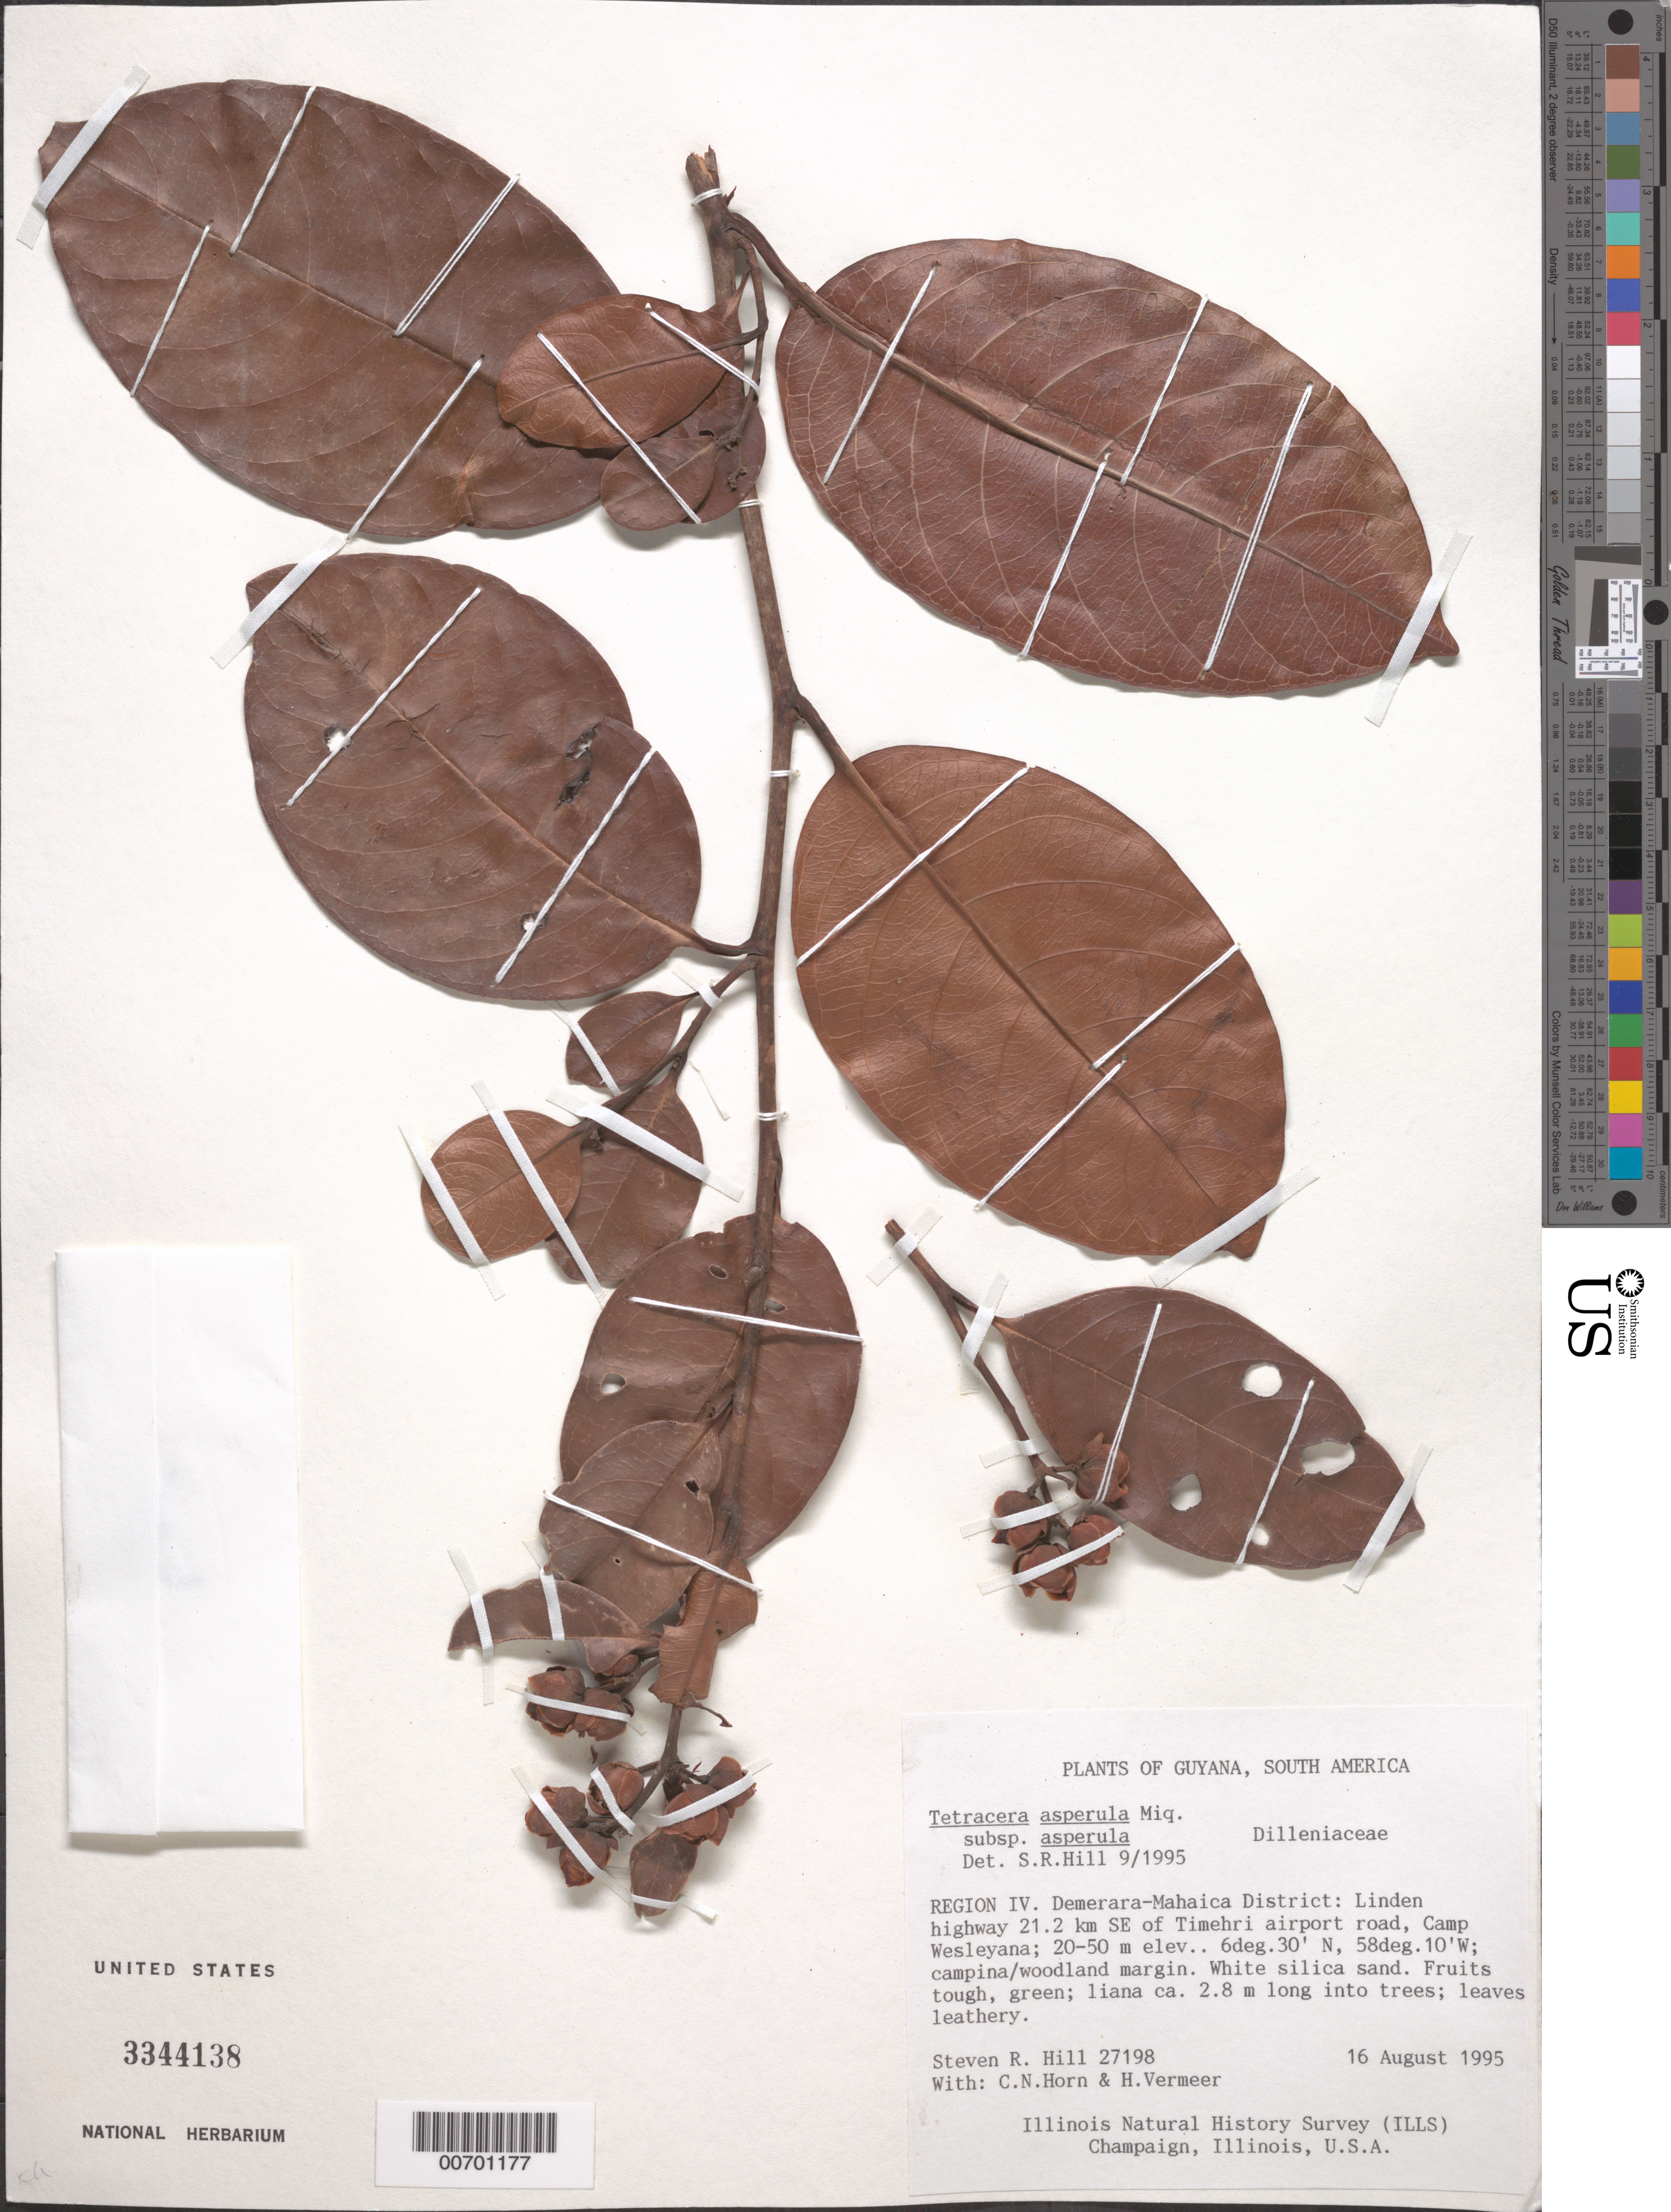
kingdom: Plantae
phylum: Tracheophyta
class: Magnoliopsida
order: Dilleniales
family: Dilleniaceae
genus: Tetracera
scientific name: Tetracera asperula subsp. asperula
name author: Miq.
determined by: Hill, Steven R.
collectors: S. R. Hill, C. N. Horn & H. Vermeer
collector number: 27198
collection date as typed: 16-Aug-95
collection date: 1995-08-16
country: Guyana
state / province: Demerara-Mahaica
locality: Linden Hwy., 21.2 km SE of Timehri Airport road, Camp Wesleyana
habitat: Campina/woodland margin.White silica sand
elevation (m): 20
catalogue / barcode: US 3344138